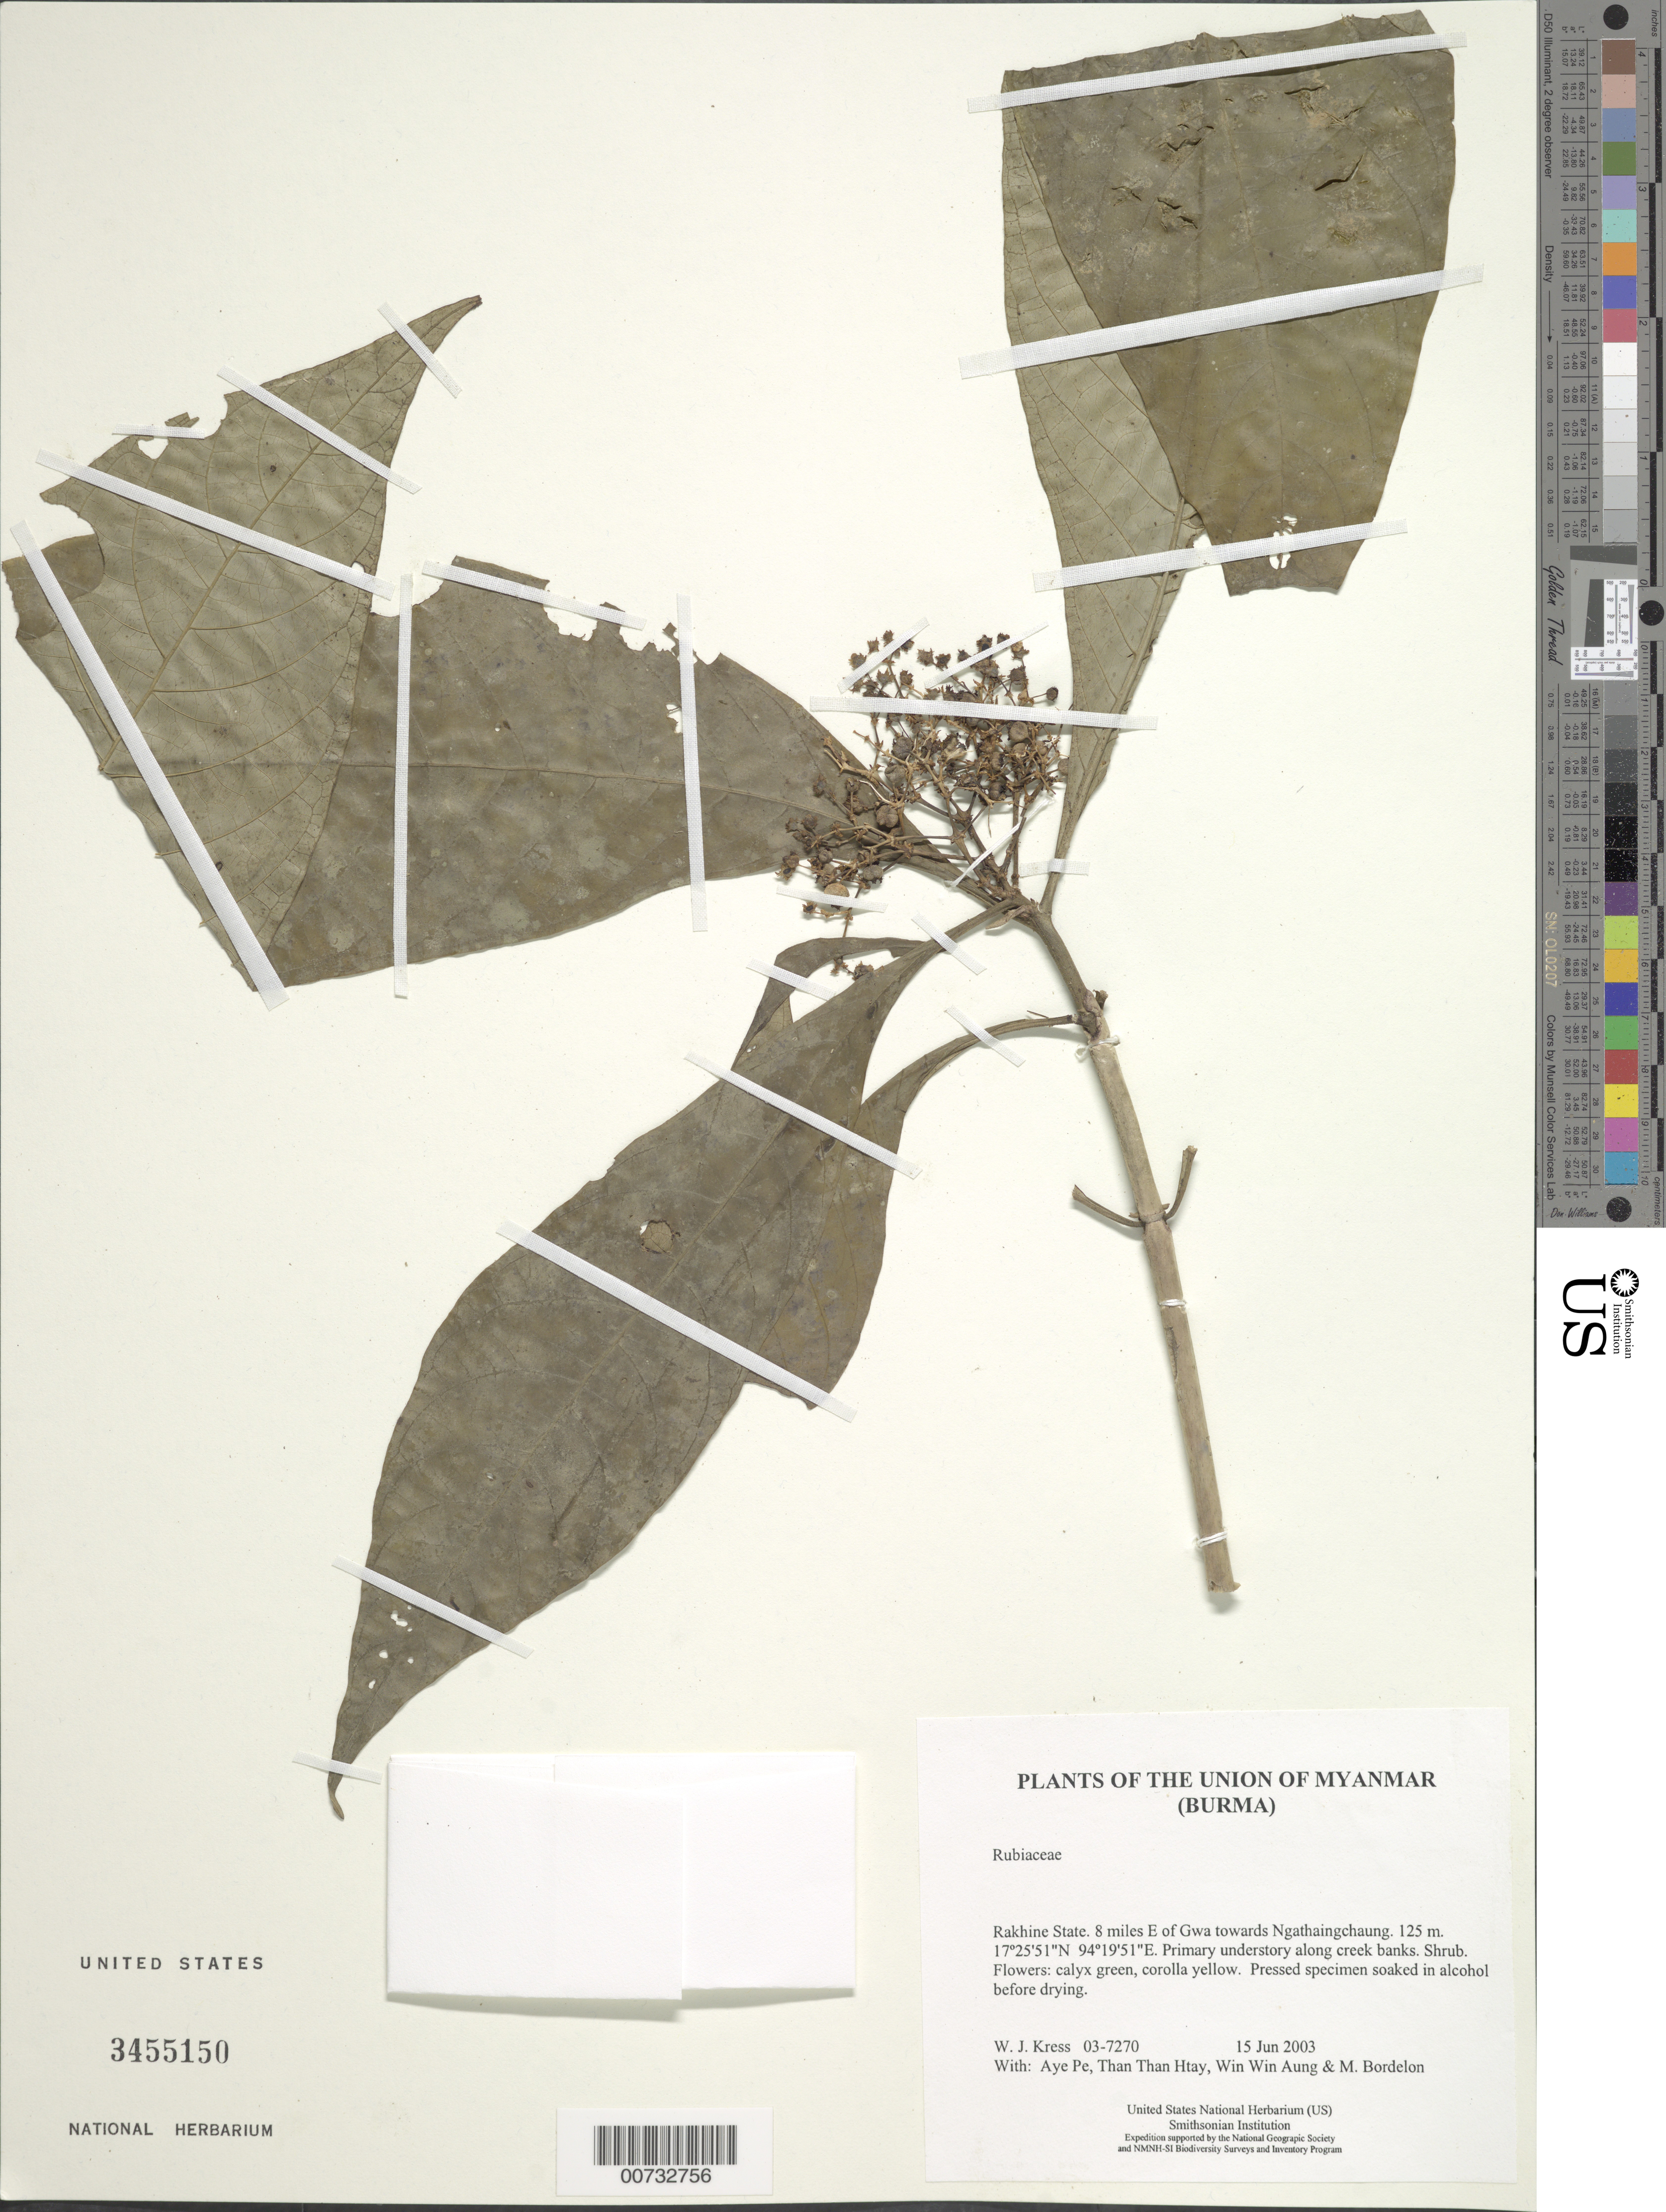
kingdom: Plantae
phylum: Tracheophyta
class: Magnoliopsida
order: Gentianales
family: Rubiaceae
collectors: W. J. Kress, Aye Pe, Than Than Htay, Win Win Aung & M. Bordelon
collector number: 03-7270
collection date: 2003-06-15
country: Myanmar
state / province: Rakhine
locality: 8 miles E of Gwa towards Ngathaingchaung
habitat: Primary understory along creek banks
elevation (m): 125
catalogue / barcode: US 3455150